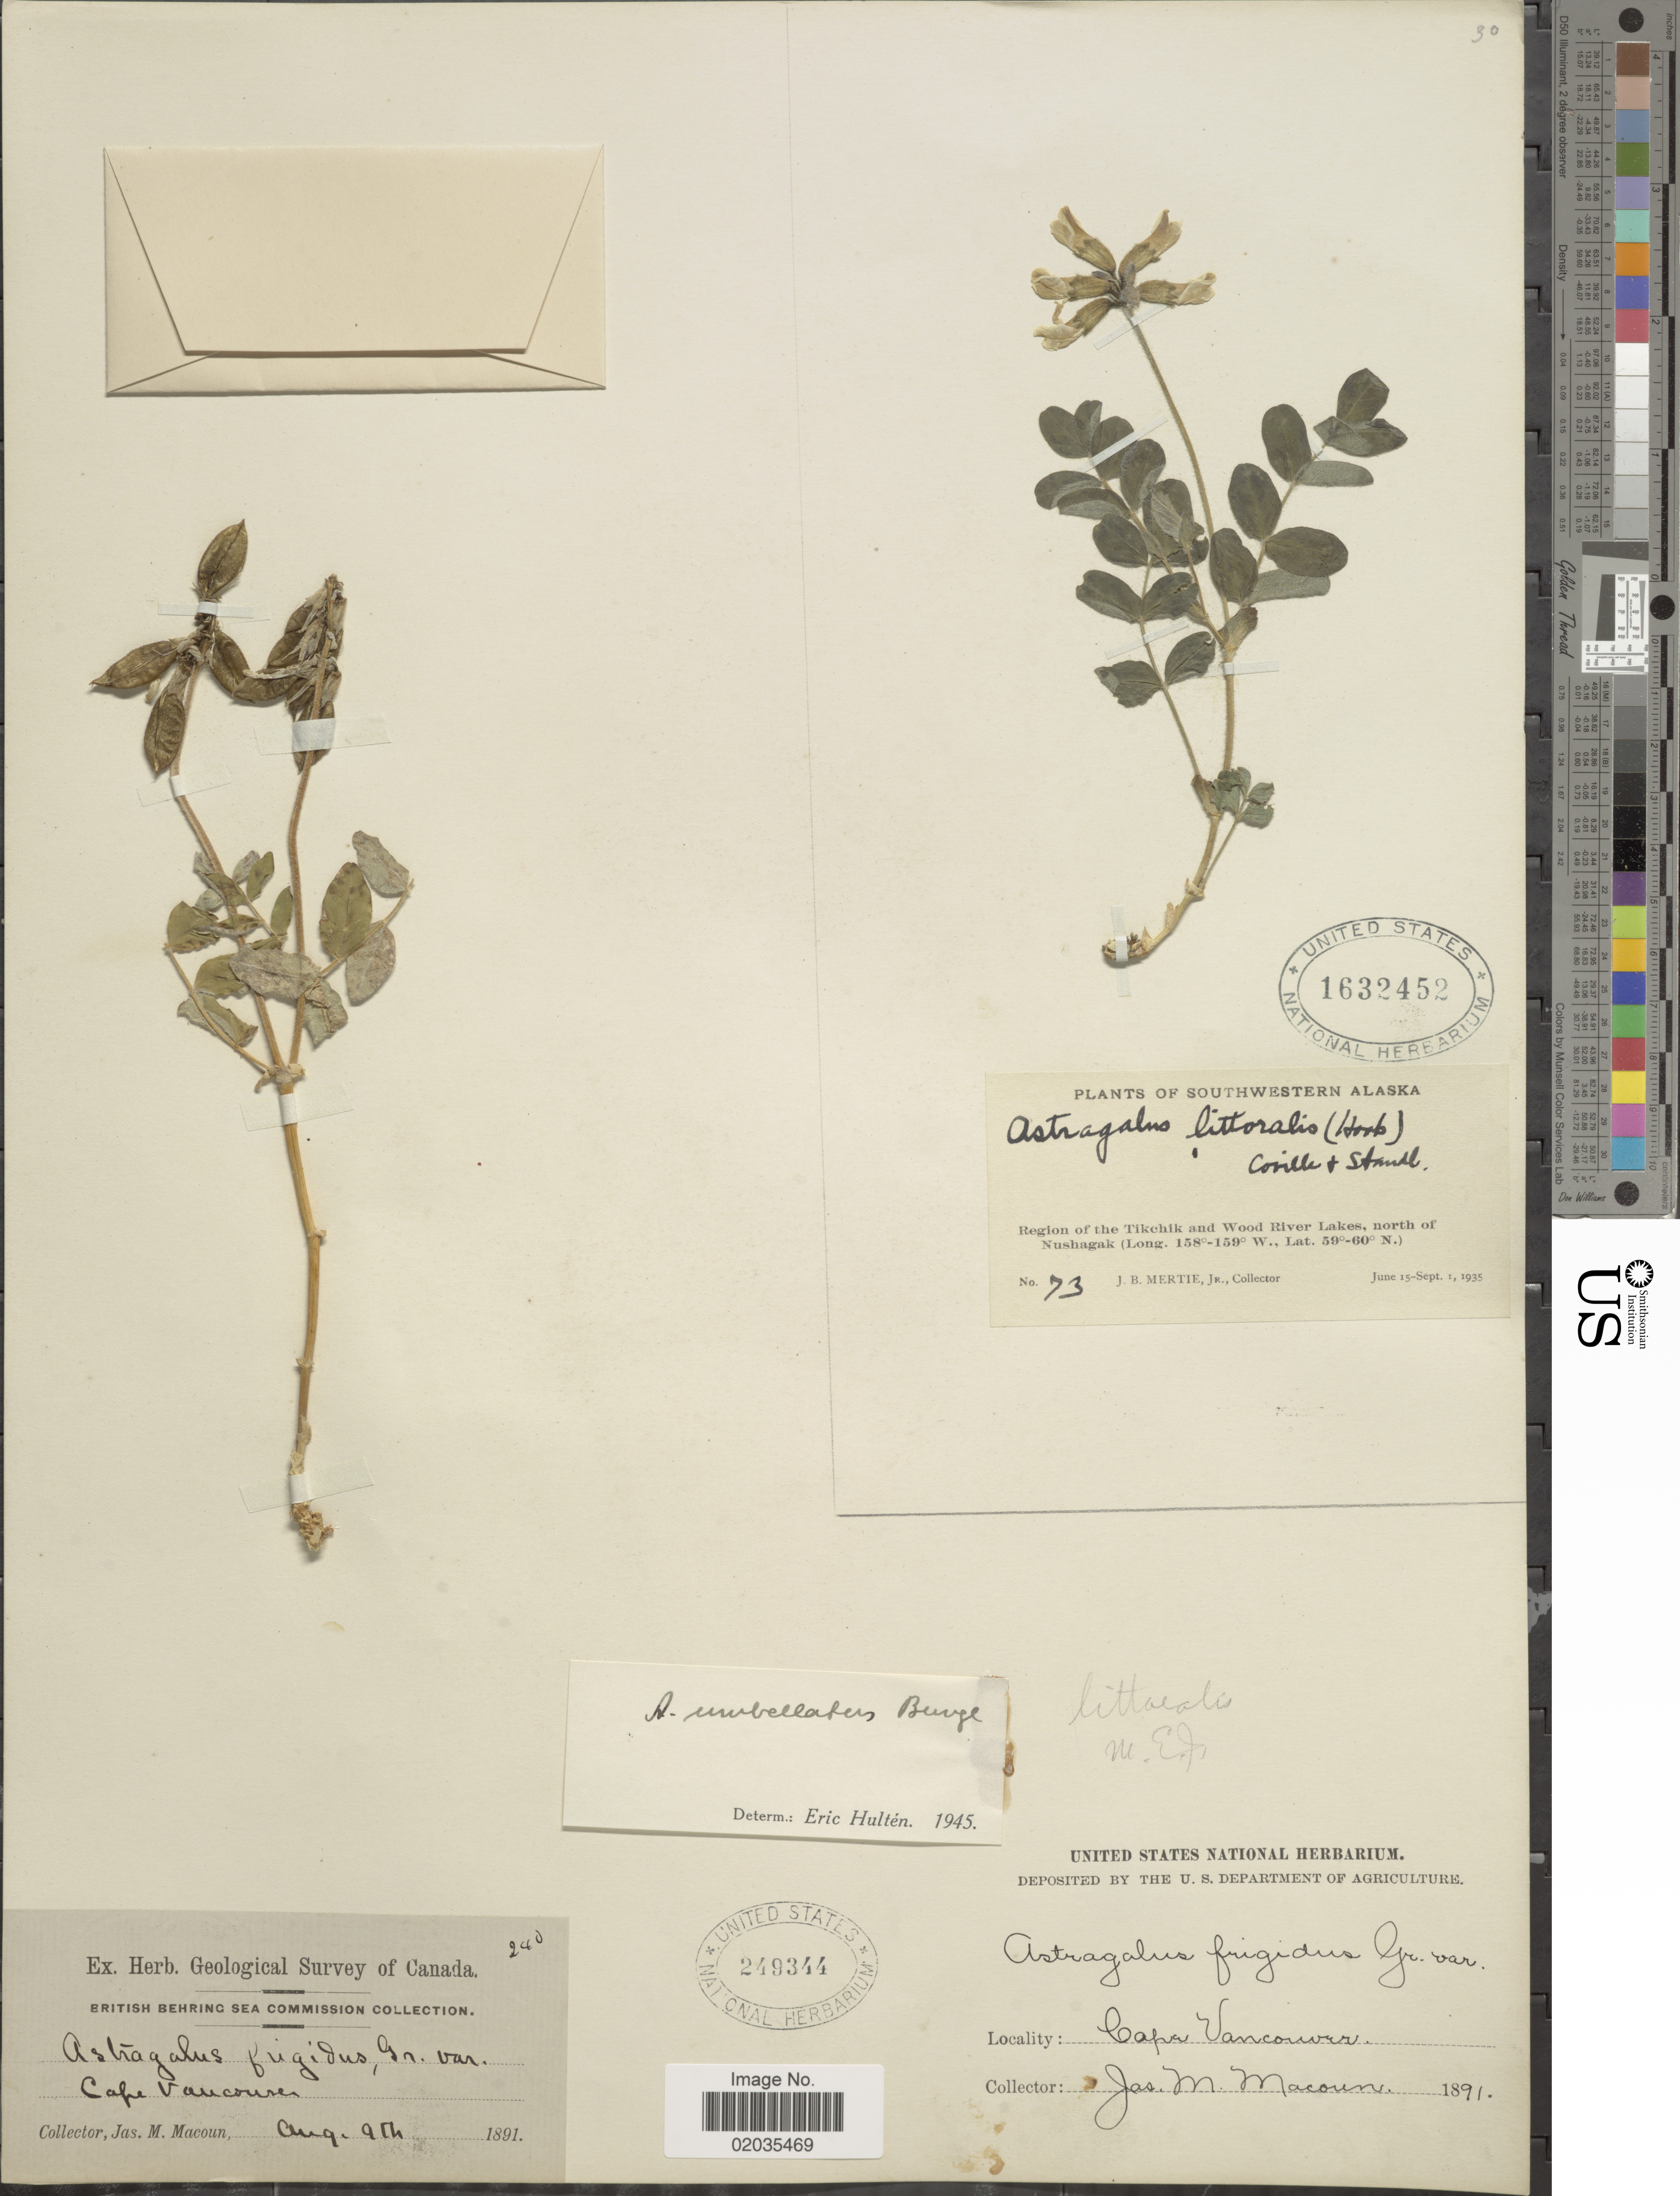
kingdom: Plantae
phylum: Tracheophyta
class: Magnoliopsida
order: Fabales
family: Fabaceae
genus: Astragalus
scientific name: Astragalus umbellatus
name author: Bunge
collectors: J. Mertie Jr.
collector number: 73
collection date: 1935-06-15/1935-09-01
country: United States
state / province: Alaska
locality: Southwestern Alaska. Region of the Tikchik and Wood River Lakes, north of Nushagak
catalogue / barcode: US 1632452-2